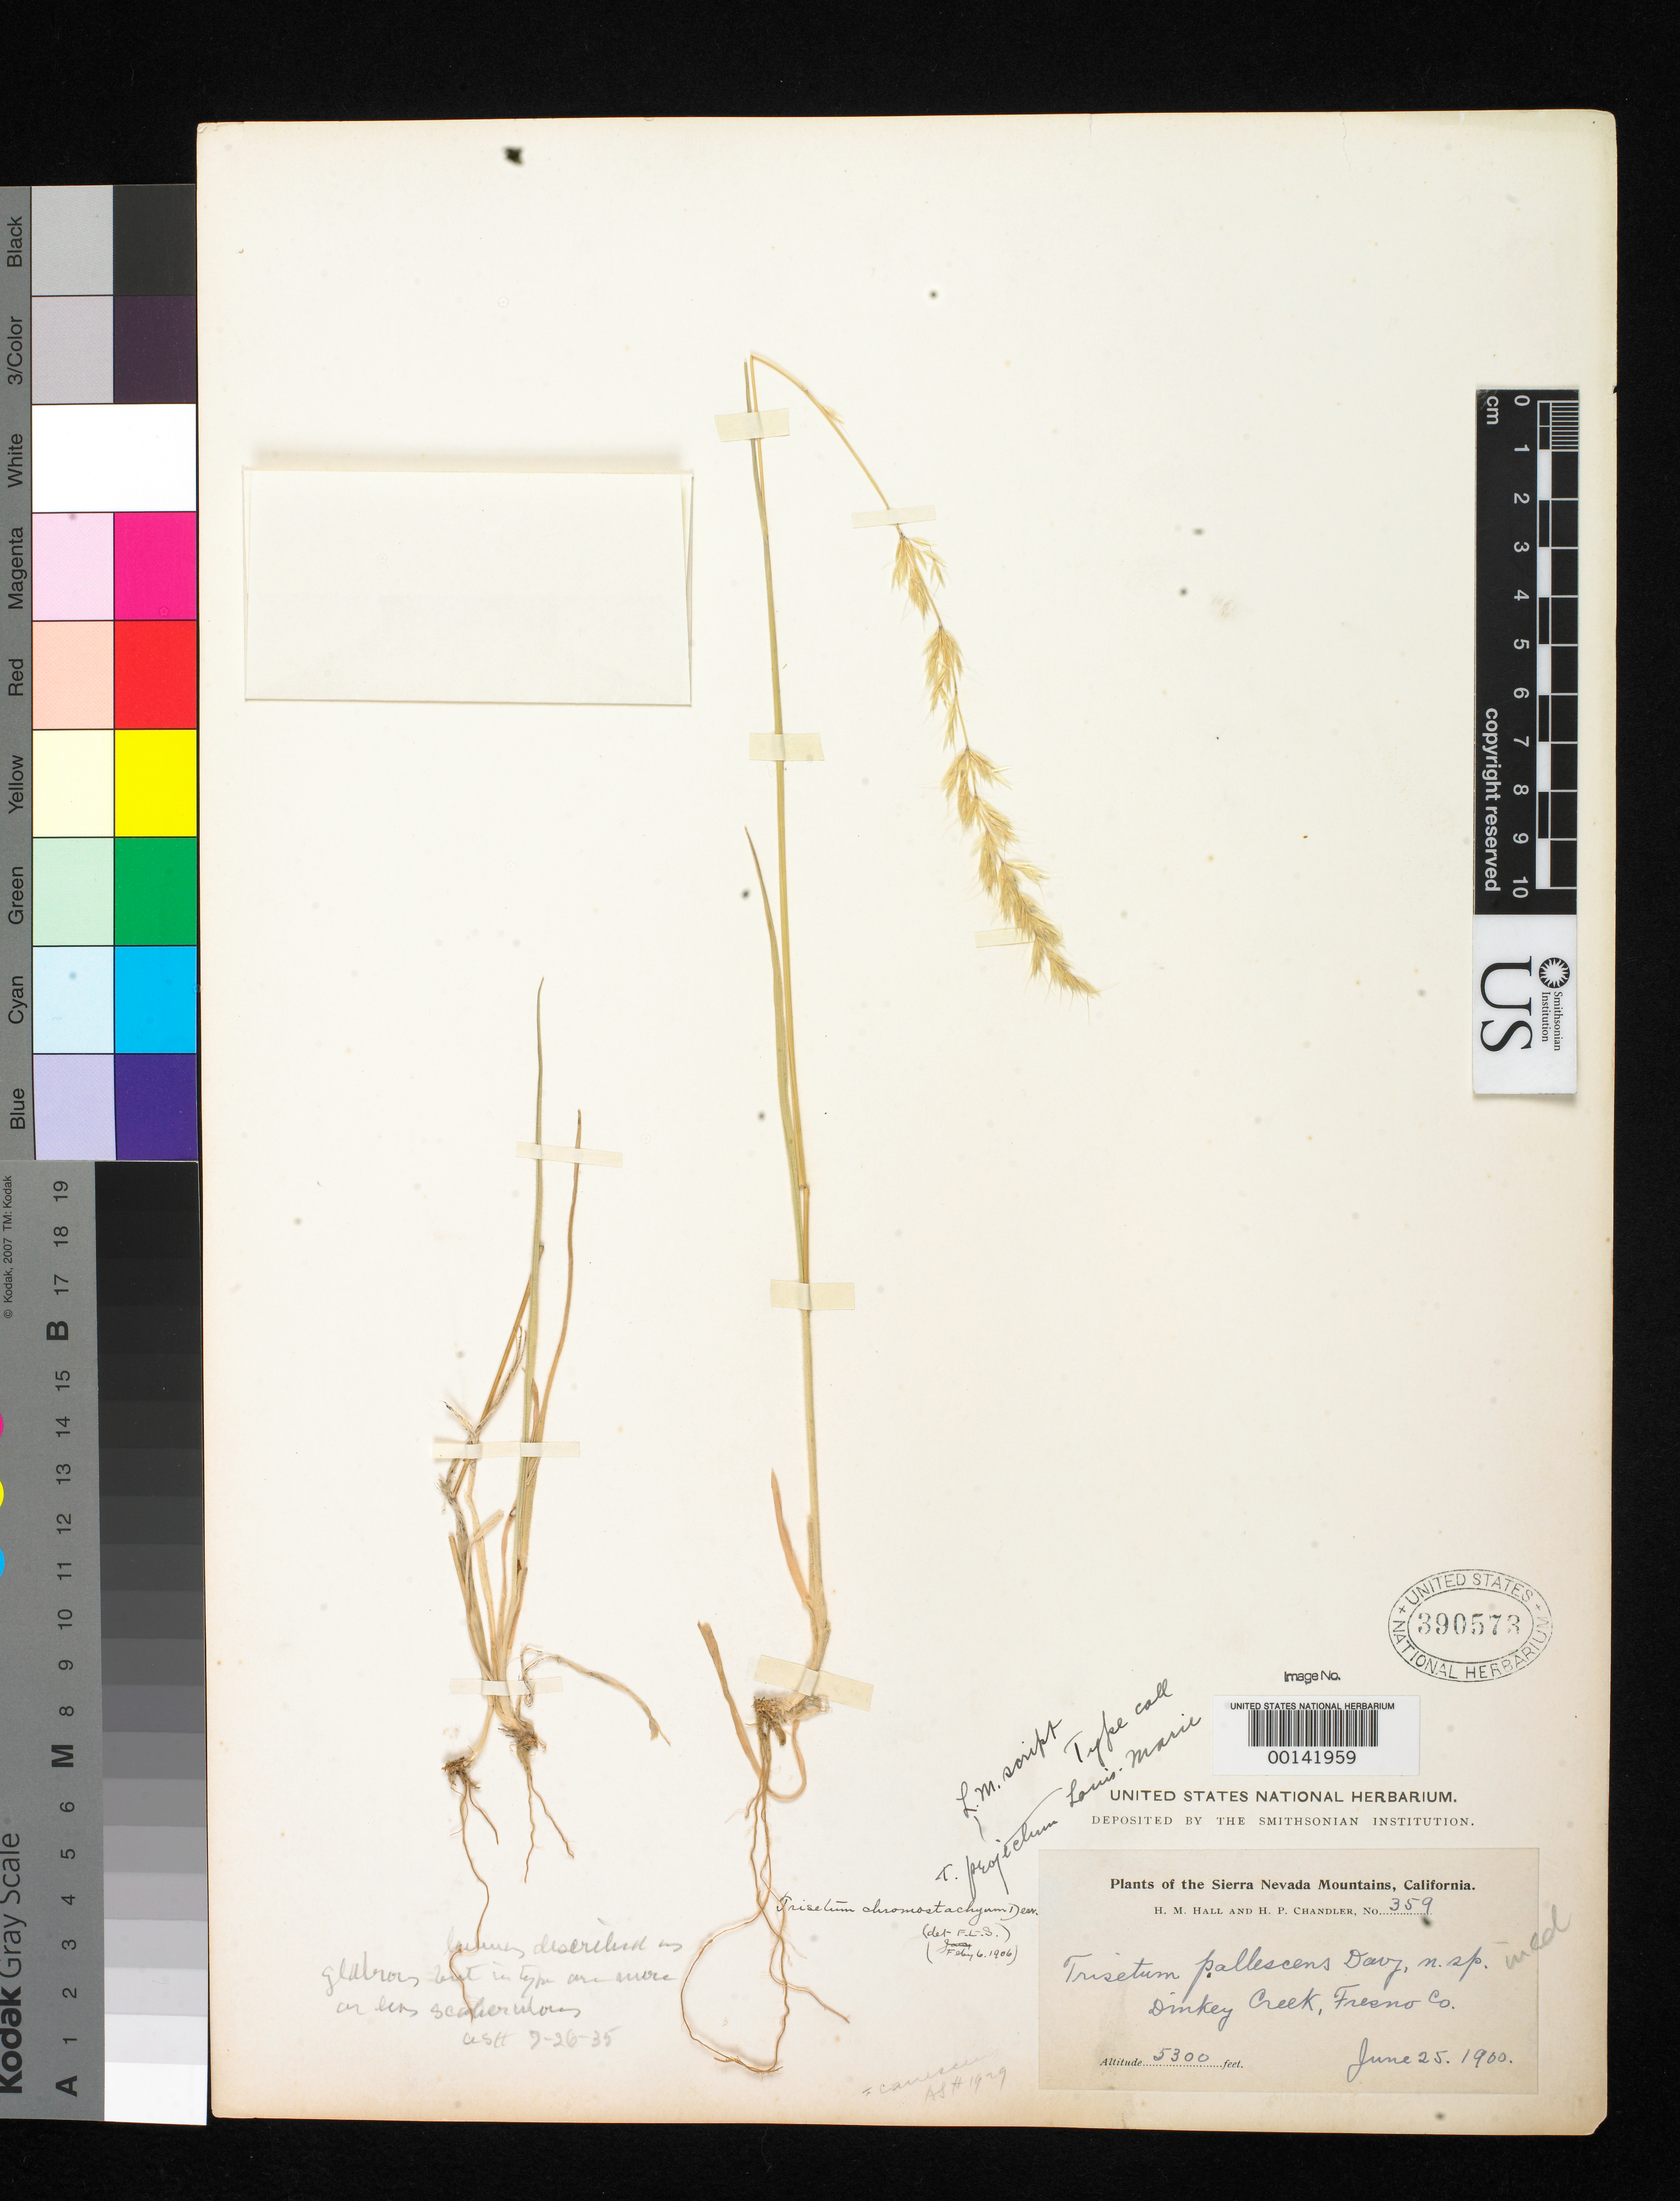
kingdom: Plantae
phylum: Tracheophyta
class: Liliopsida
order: Poales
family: Poaceae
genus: Trisetum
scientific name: Trisetum projectum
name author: Louis-Marie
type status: Isotype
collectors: H. Chandler & H. M. Hall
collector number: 359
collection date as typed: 25 Jun 1900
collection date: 1900-06-25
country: United States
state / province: California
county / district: Fresno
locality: Sierra Nevada, Dinkey Creek.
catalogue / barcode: US 390573